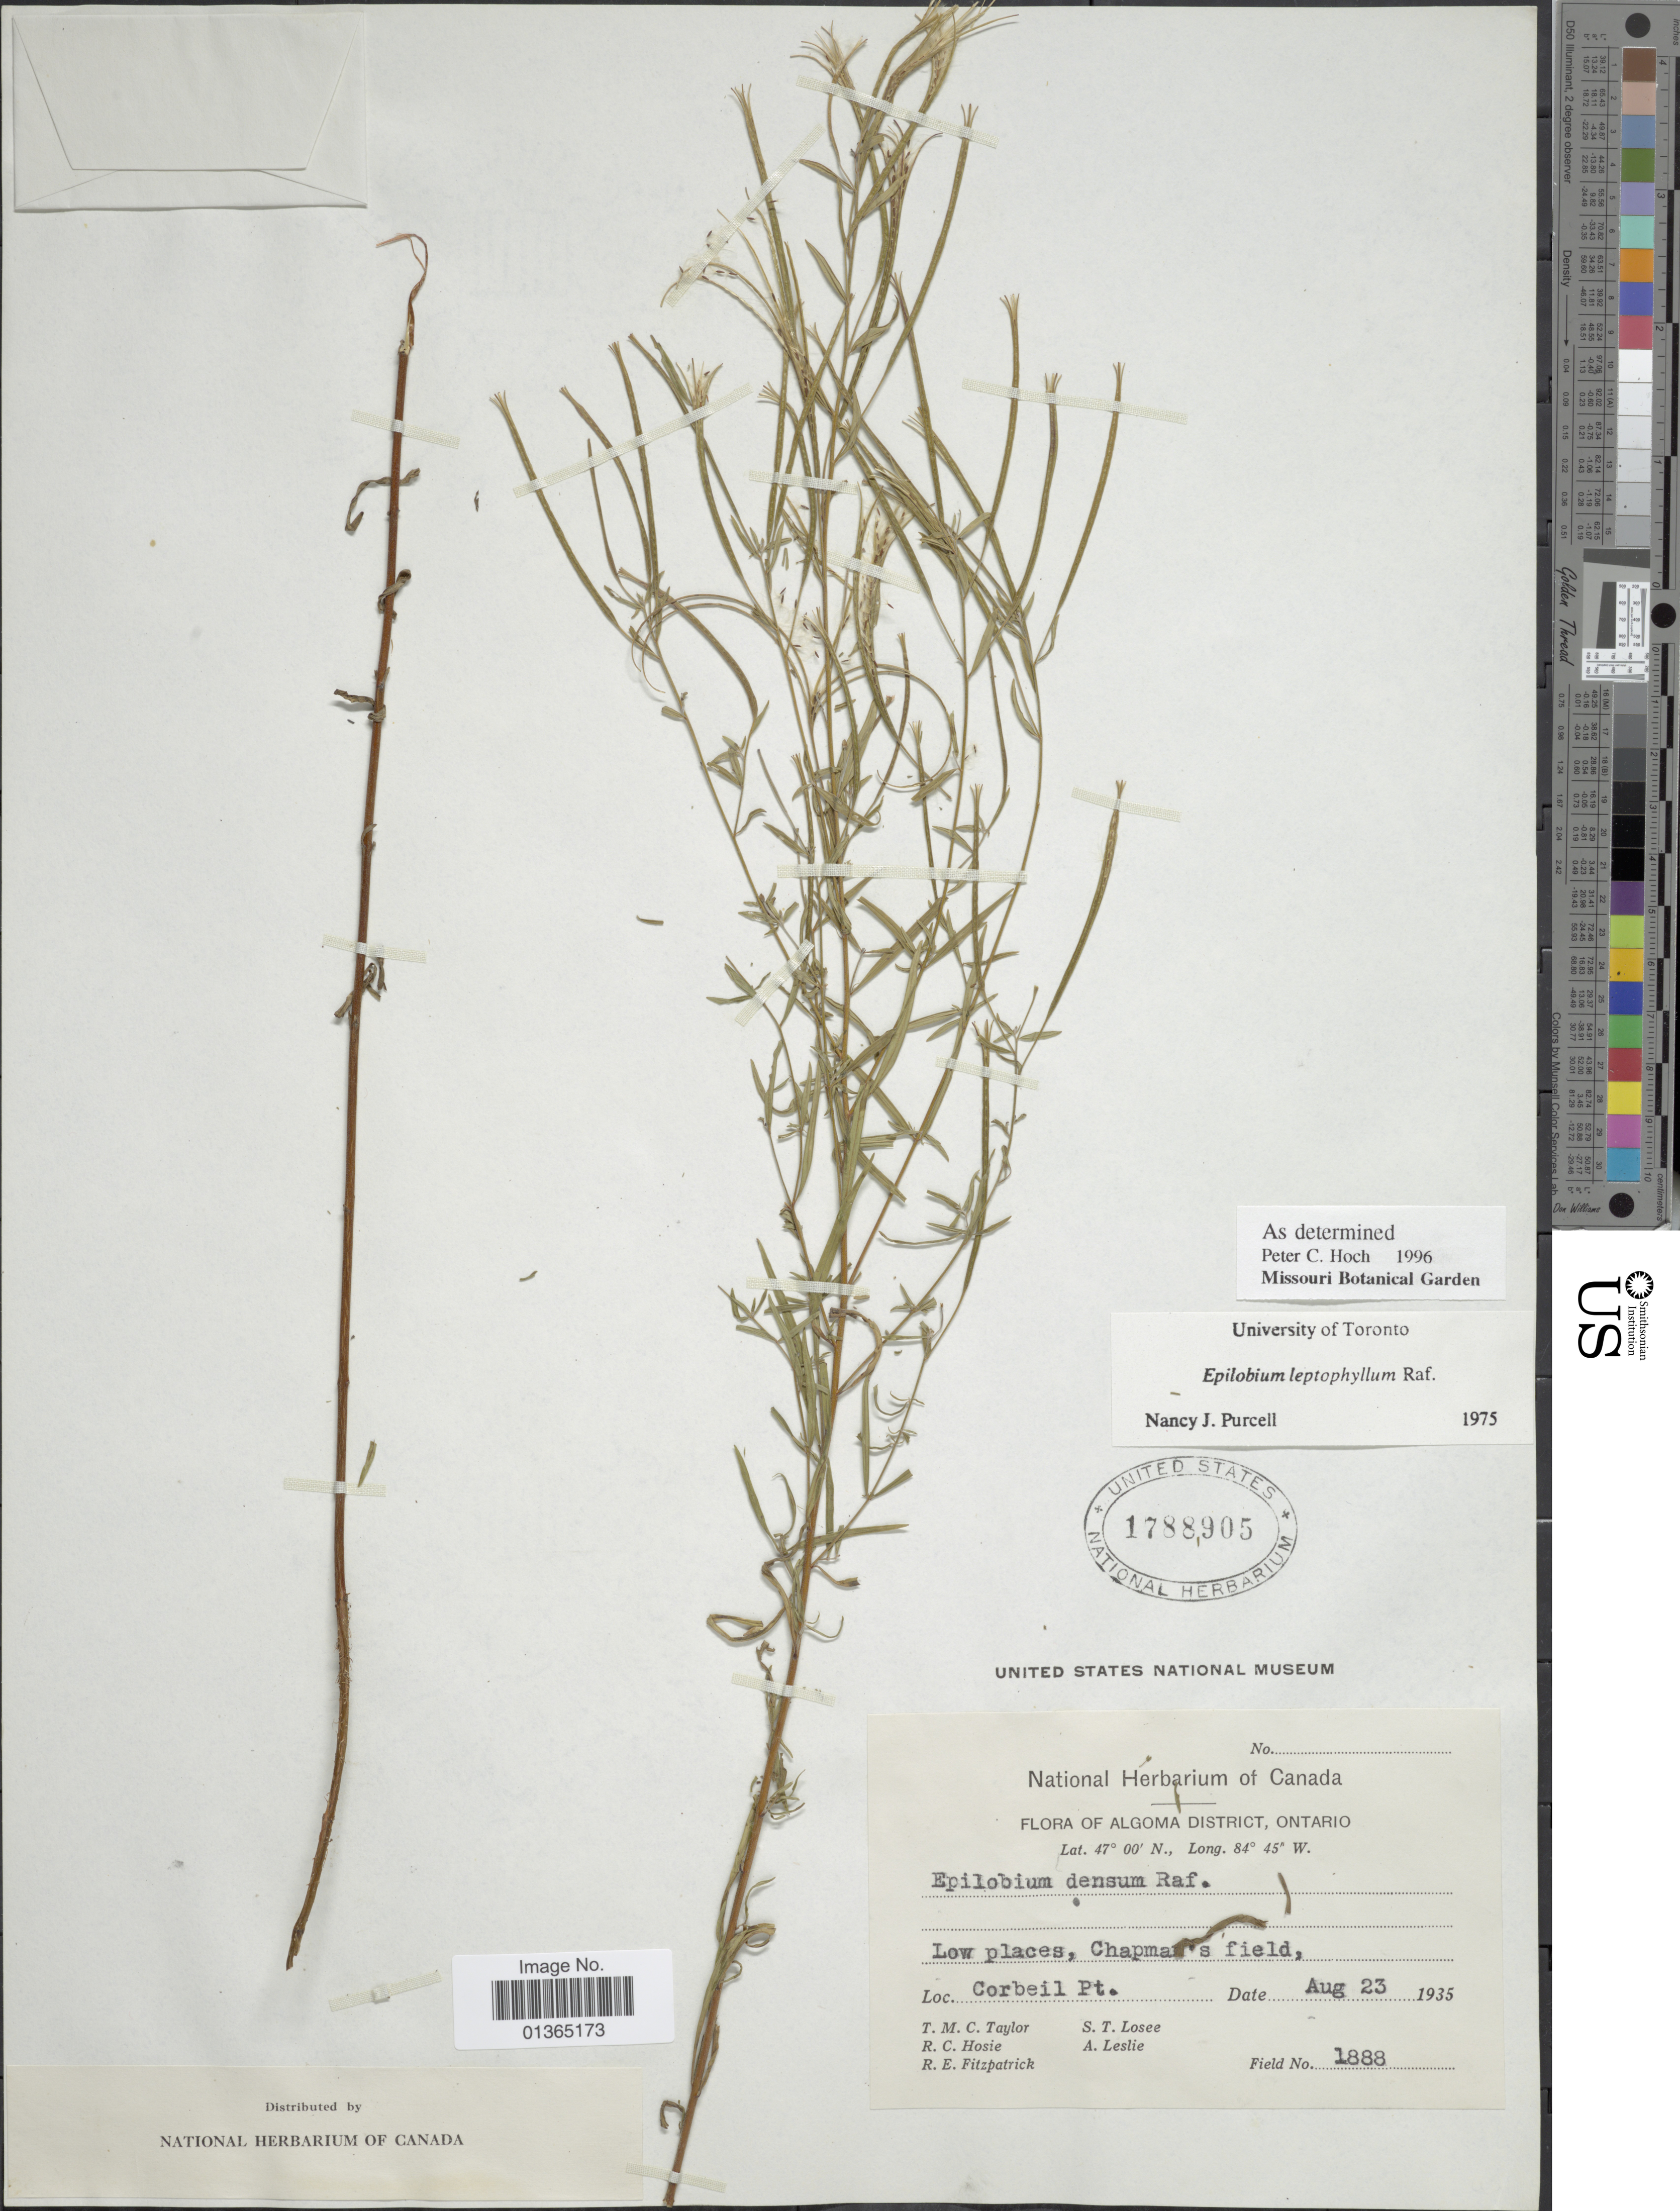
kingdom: Plantae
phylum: Tracheophyta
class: Magnoliopsida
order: Myrtales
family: Onagraceae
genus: Epilobium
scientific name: Epilobium leptophyllum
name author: Raf.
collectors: T. M. C. Taylor, R. Hosie, R. Fitzpatrick, S. Losee & A. Leslie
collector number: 1888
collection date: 1935-08-23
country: Canada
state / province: Ontario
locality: Algoma District. Low places, Chapman's field, Corbeil Pt.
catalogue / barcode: US 1788905